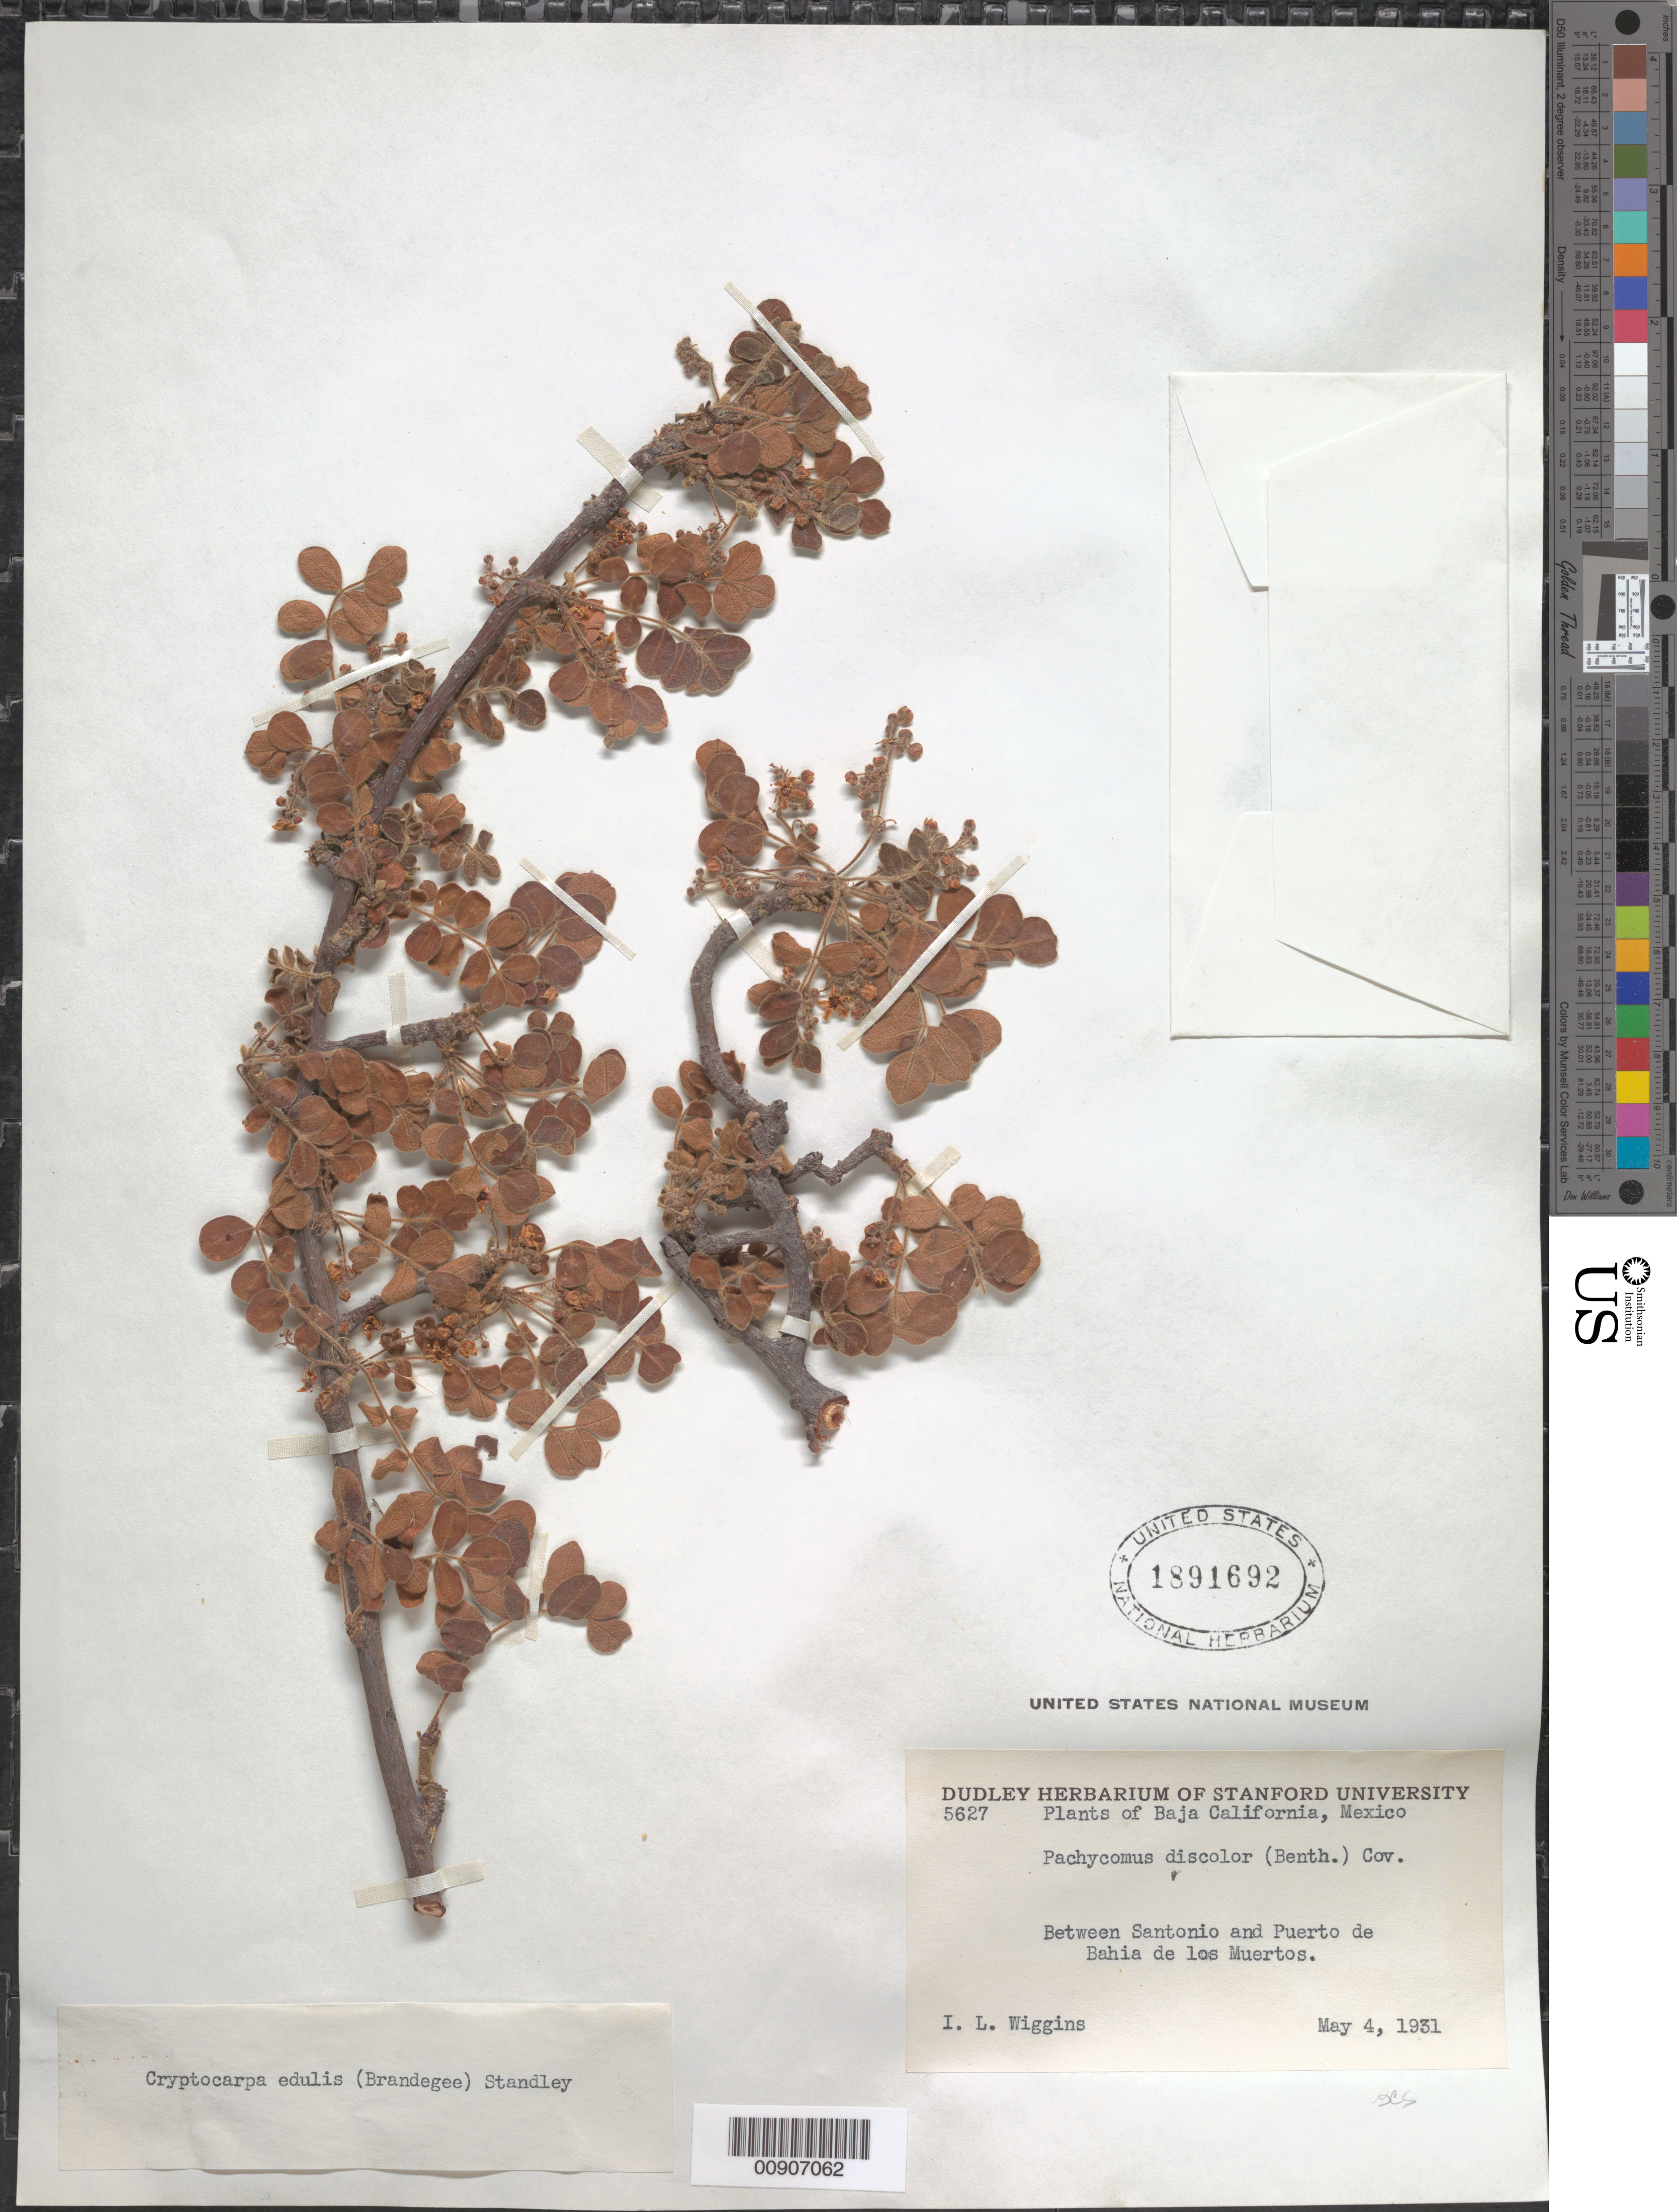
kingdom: Plantae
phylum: Tracheophyta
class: Magnoliopsida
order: Sapindales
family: Anacardiaceae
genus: Pachycormus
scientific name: Pachycormus discolor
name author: (Benth.) Coville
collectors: I. L. Wiggins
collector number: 5627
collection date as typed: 04 May 1931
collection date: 1931-05-04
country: Mexico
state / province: Baja California Sur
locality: Between Santonio and Puerto de Bahia de los Muertos.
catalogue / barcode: US 1891692